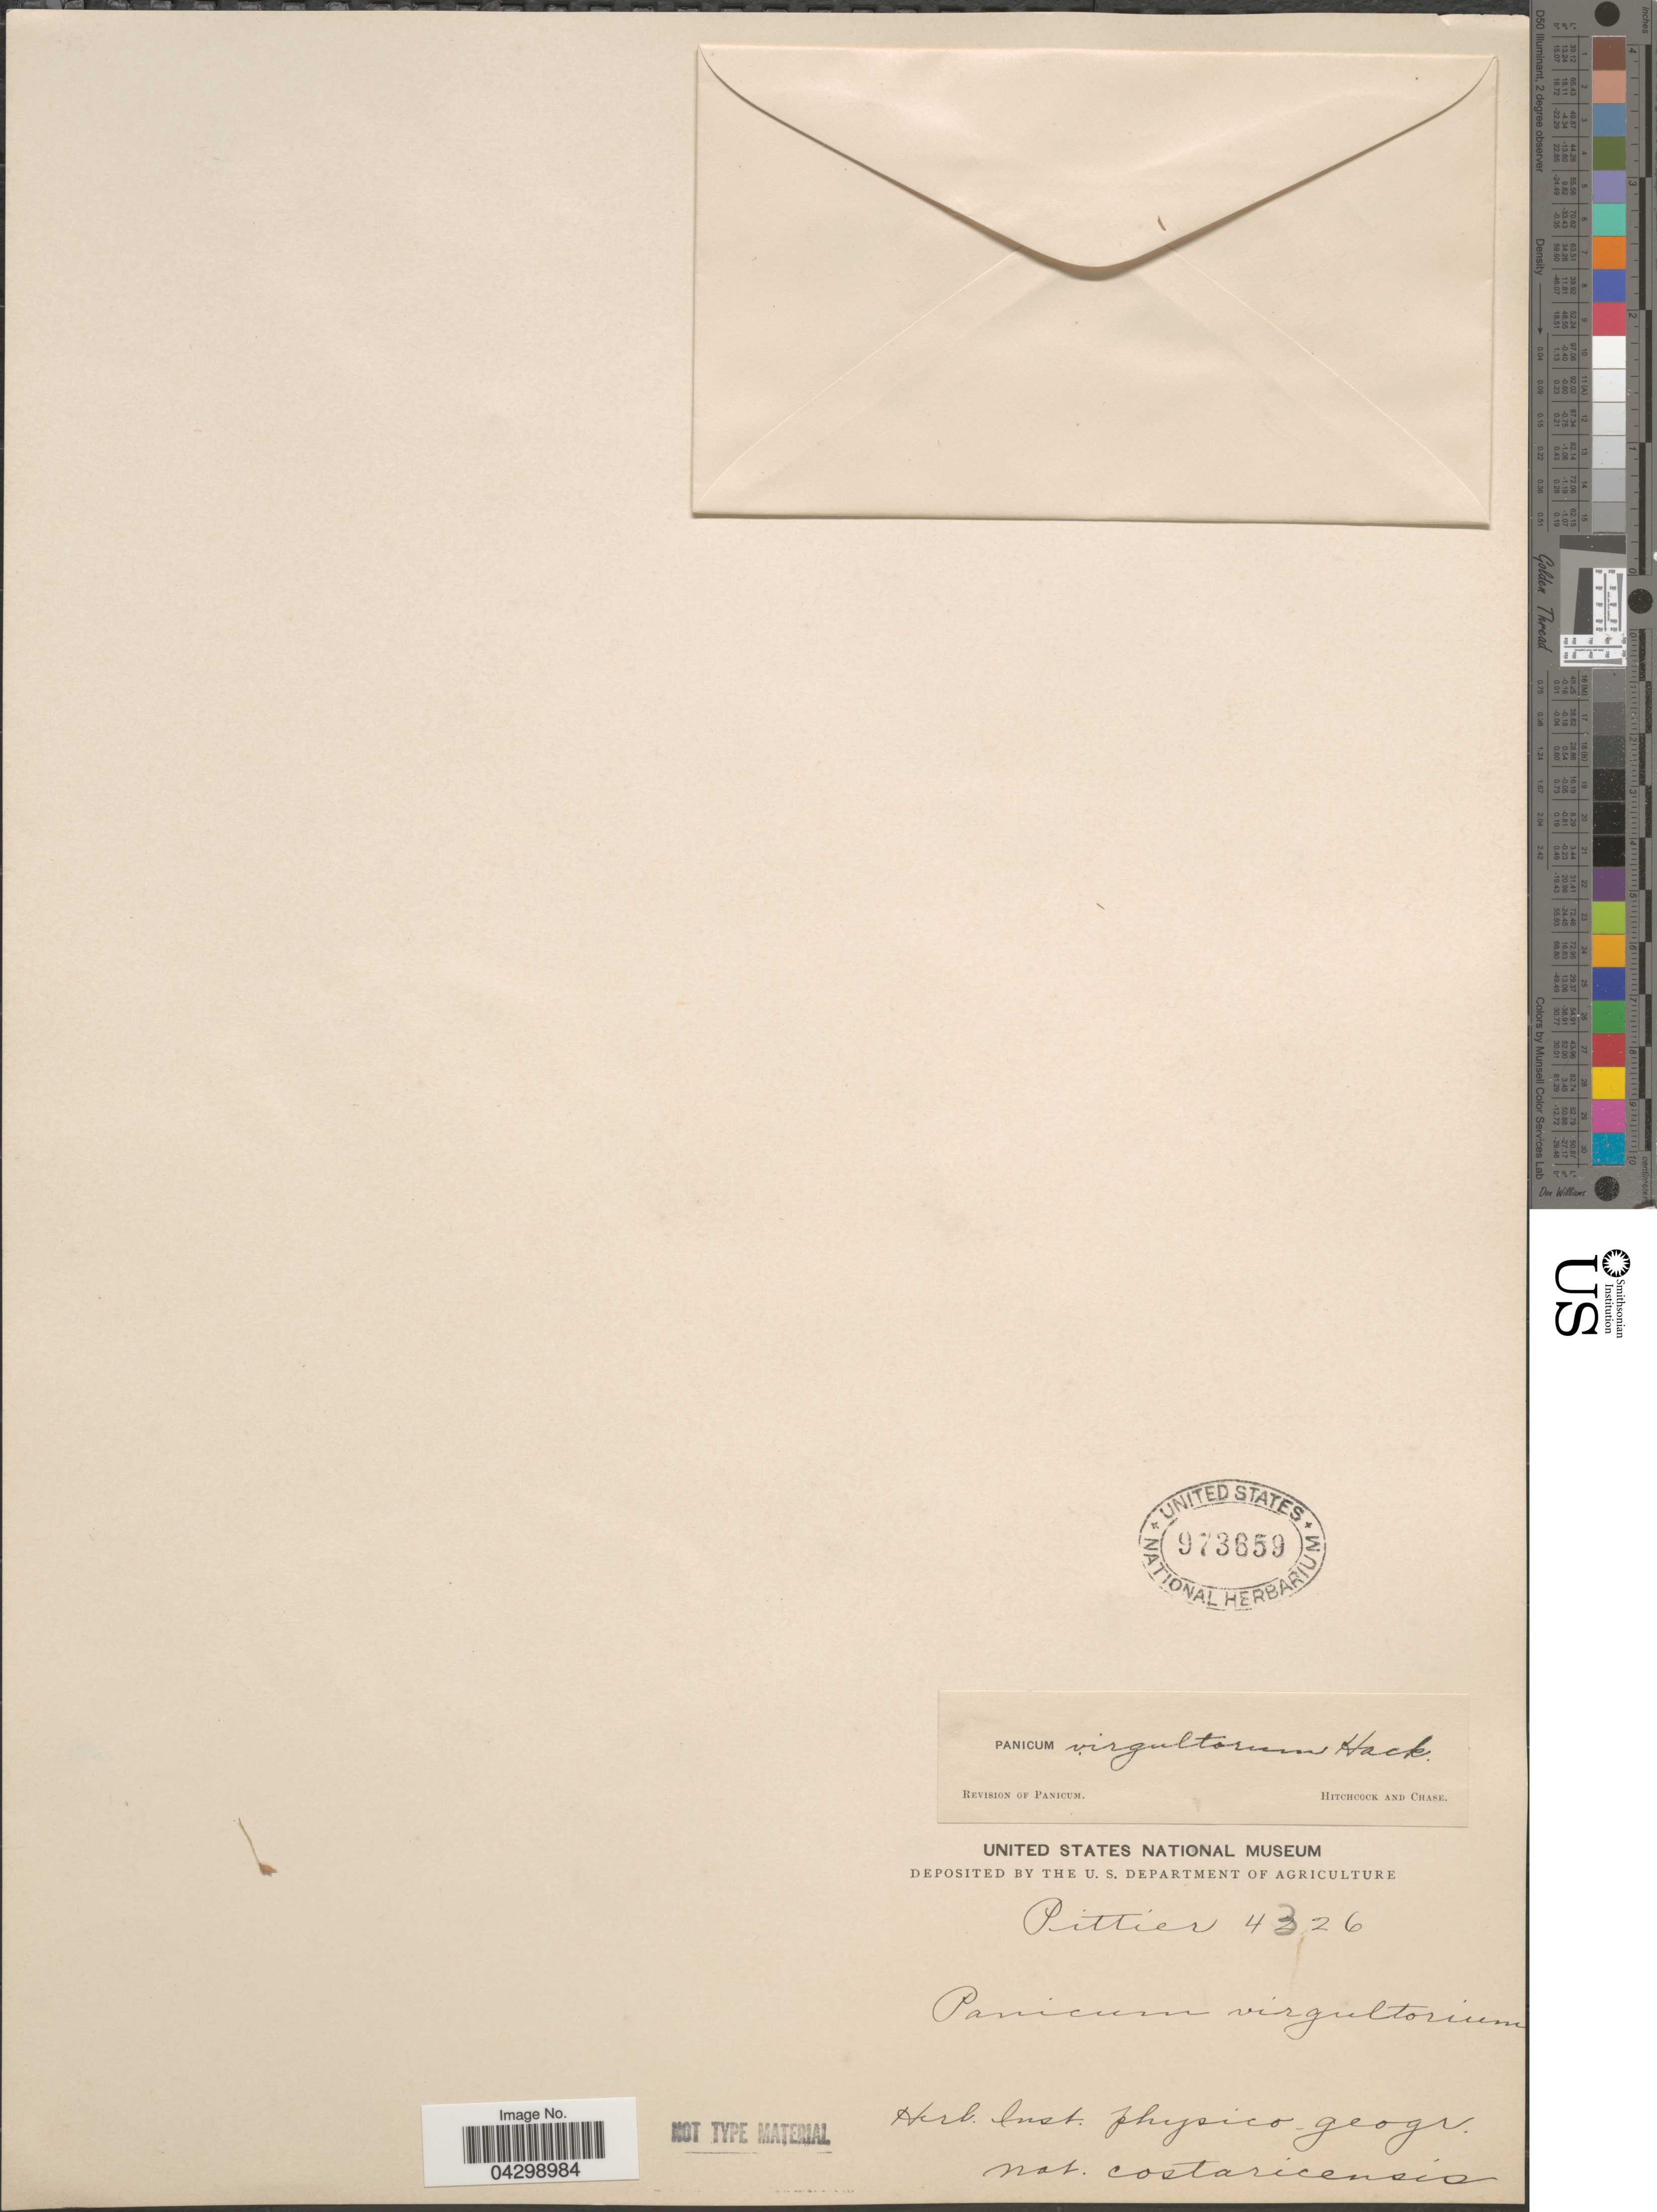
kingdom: Plantae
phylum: Tracheophyta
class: Liliopsida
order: Poales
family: Poaceae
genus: Panicum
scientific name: Panicum virgatum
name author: L.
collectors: Pittier, --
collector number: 4326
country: Costa Rica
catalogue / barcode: US 973659